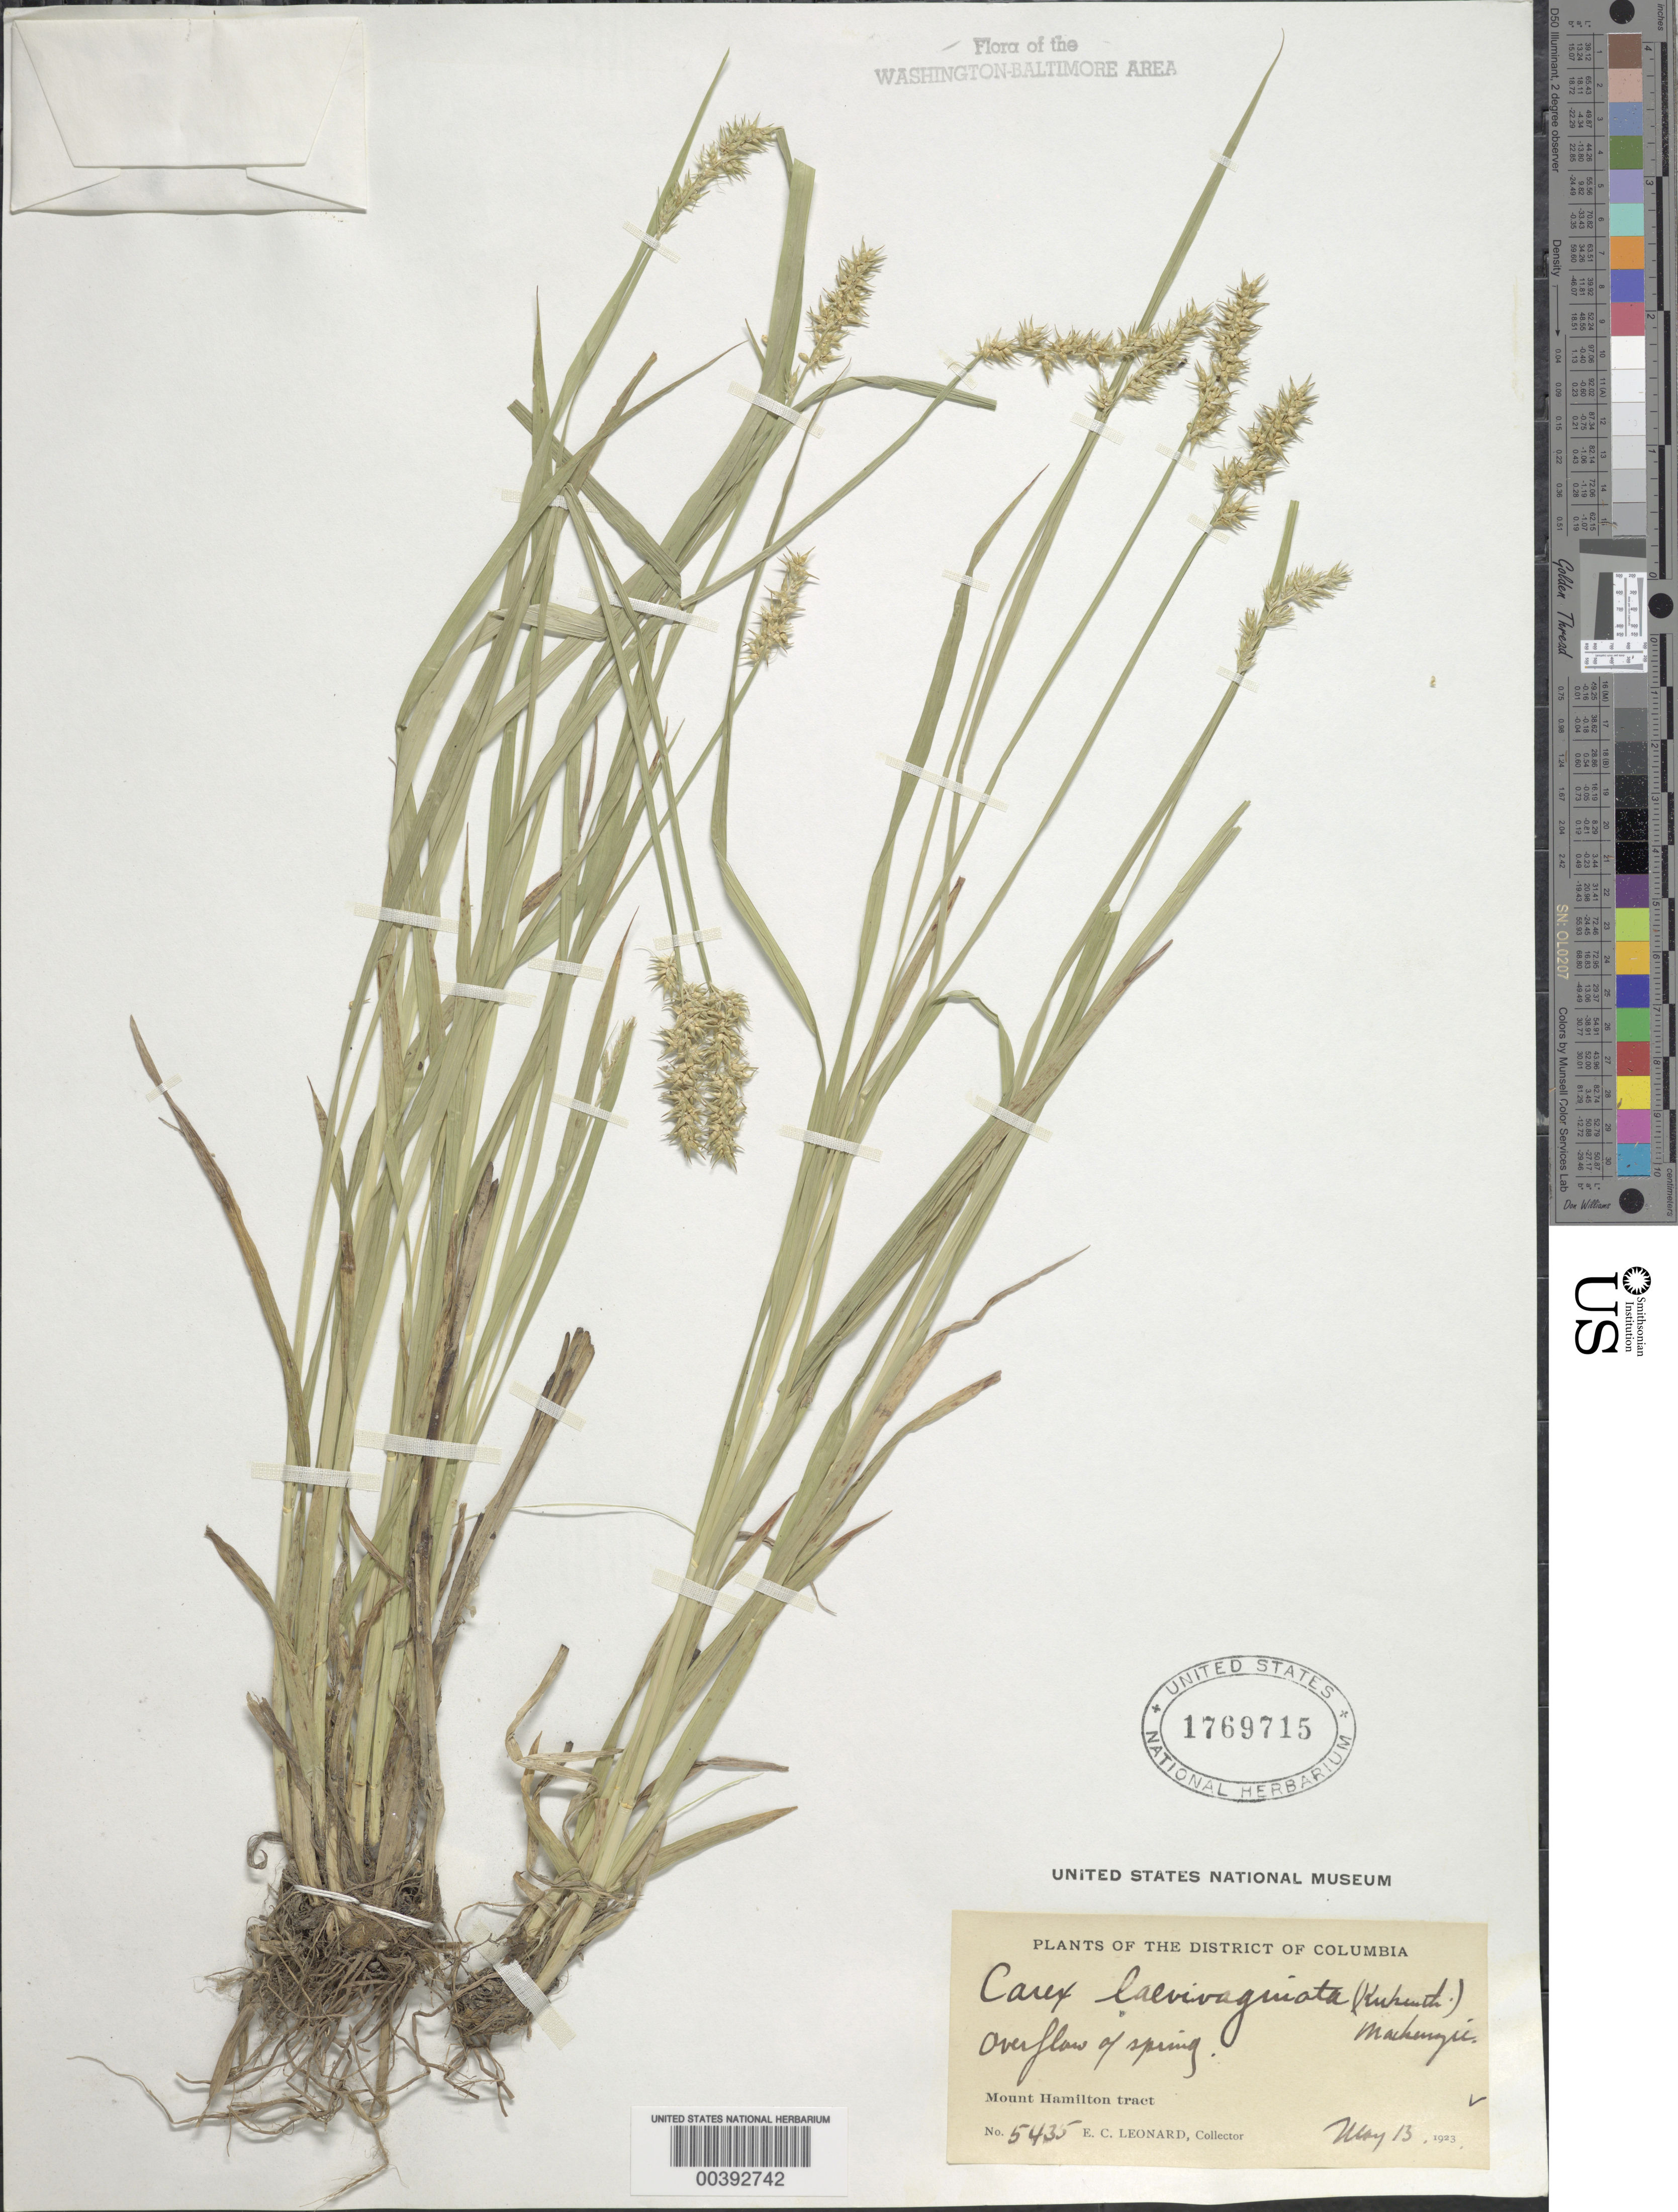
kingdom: Plantae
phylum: Tracheophyta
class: Liliopsida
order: Poales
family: Cyperaceae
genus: Carex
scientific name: Carex laevivaginata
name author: (Kük.) Mack.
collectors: E. C. Leonard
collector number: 5435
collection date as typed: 13 May 1923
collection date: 1923-05-13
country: United States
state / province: District of Columbia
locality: Mount Hamilton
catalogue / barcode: US 1769715